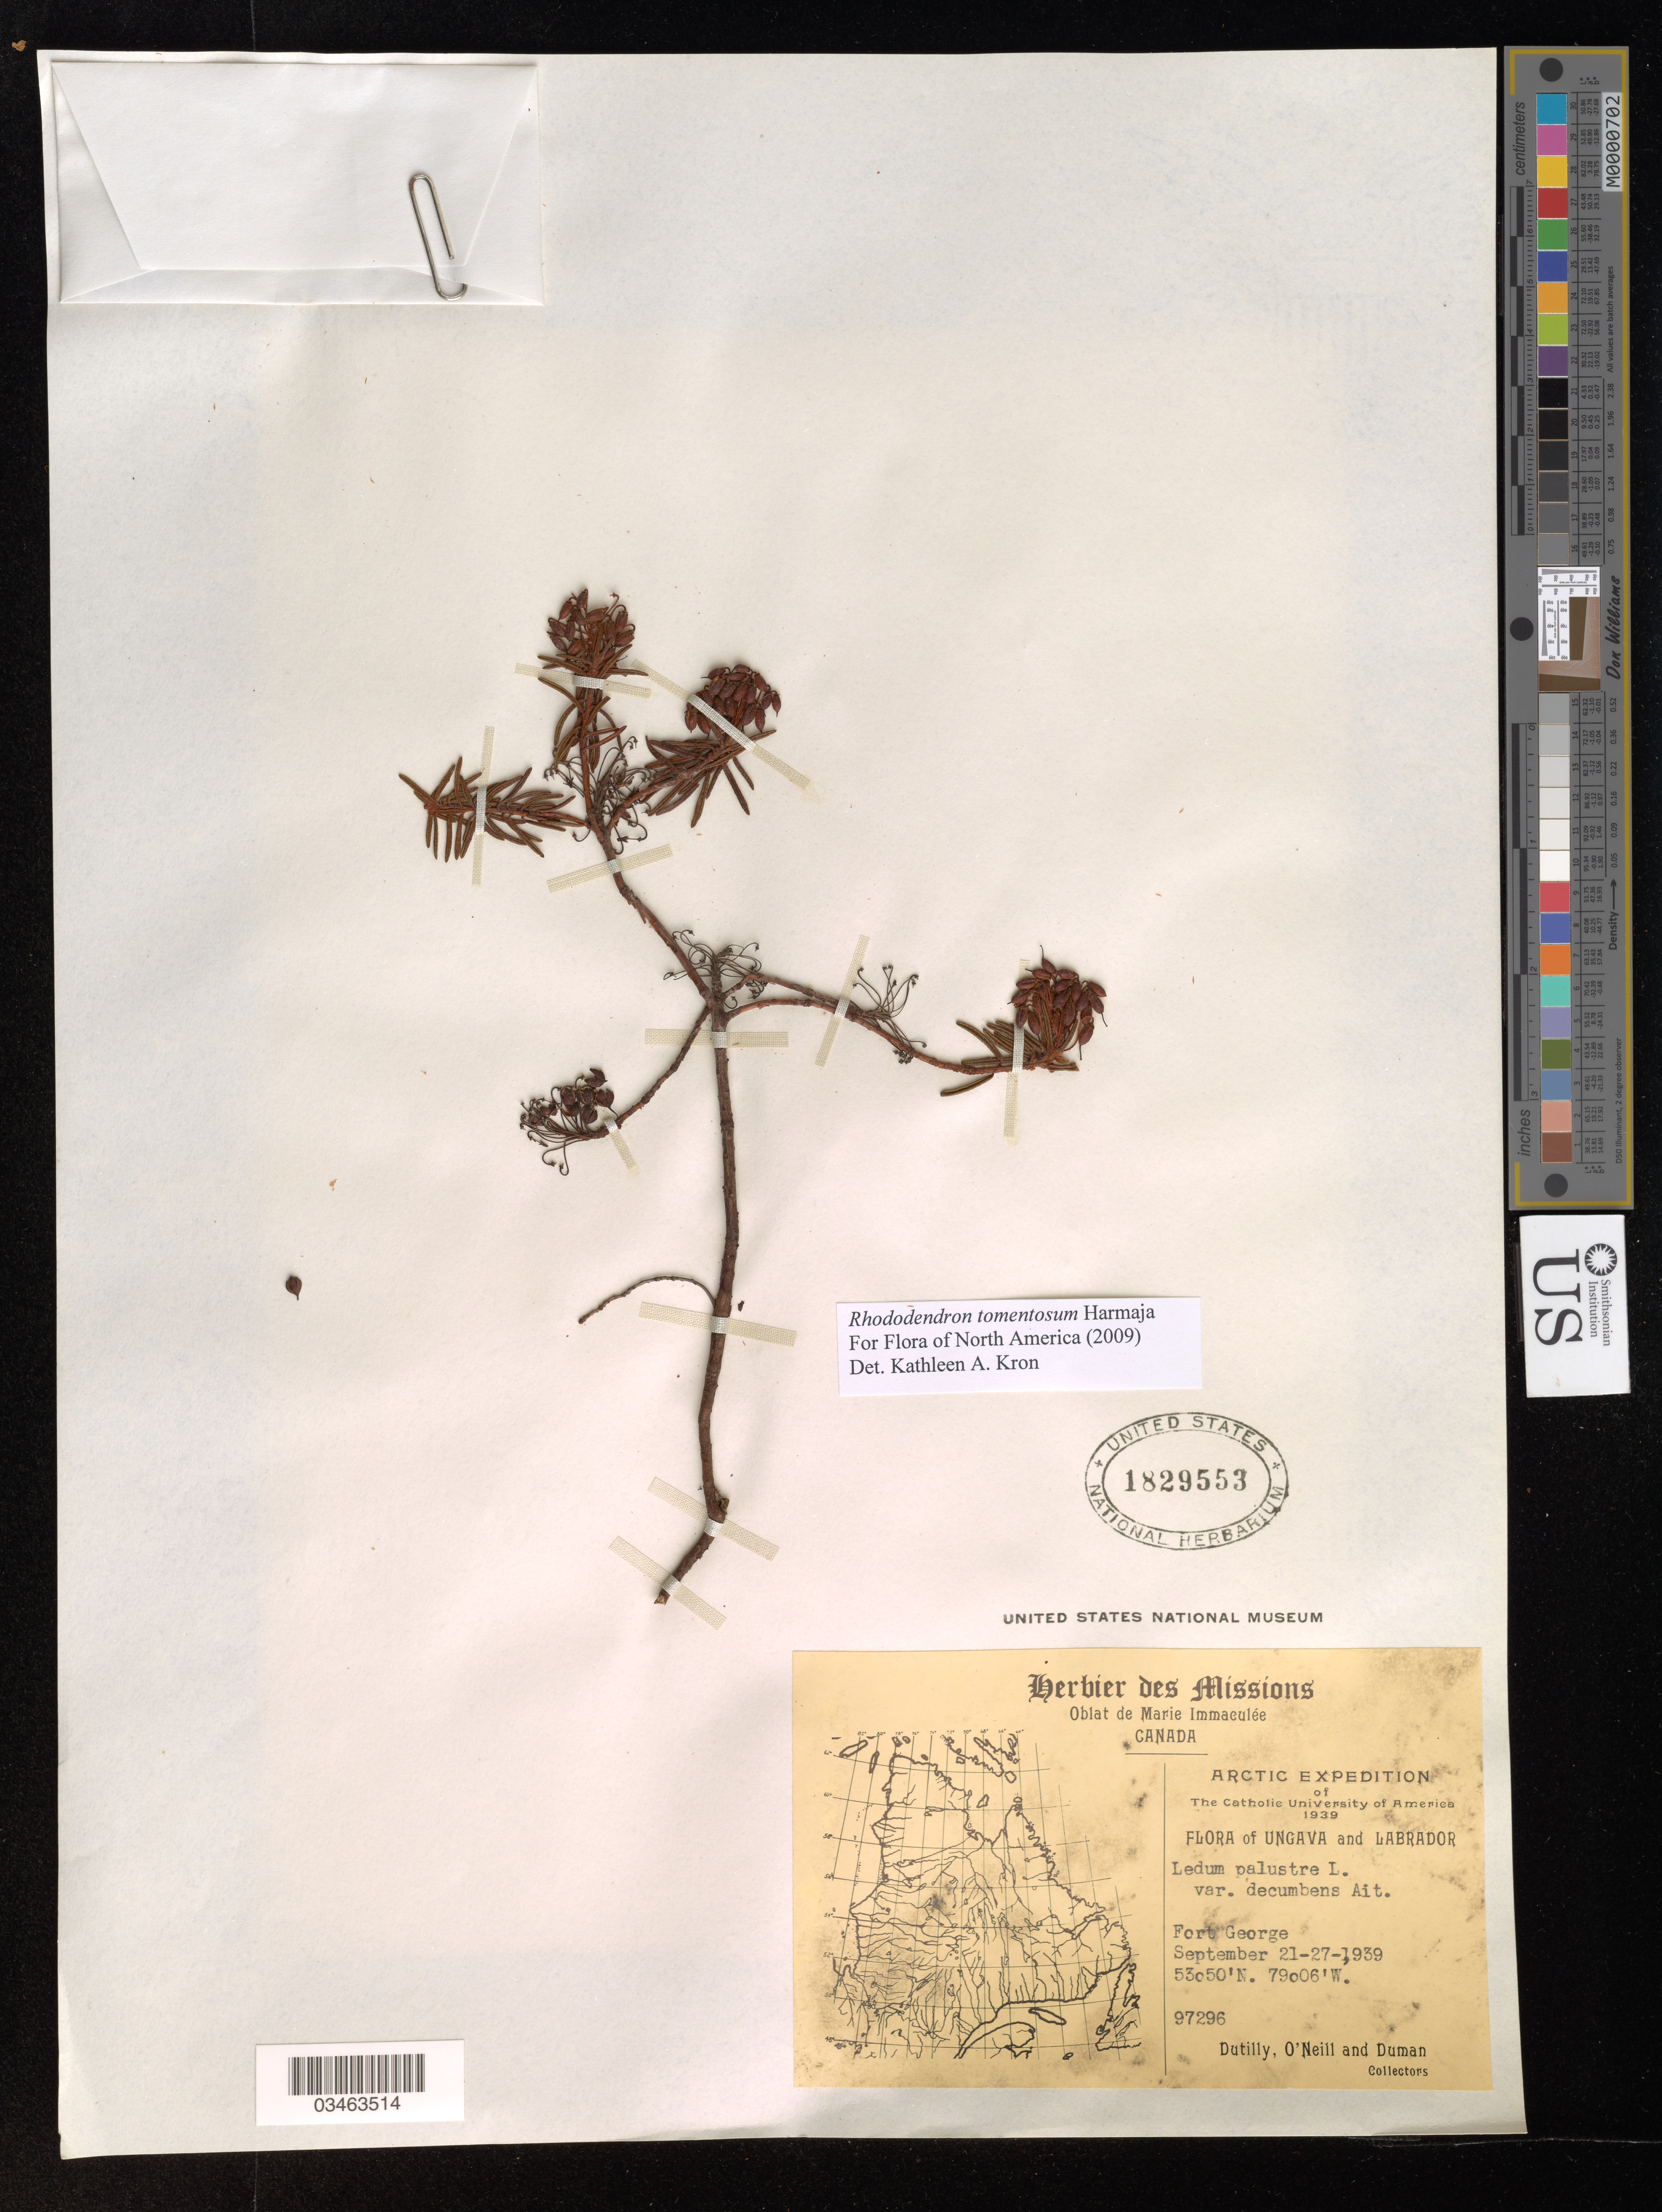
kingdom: Plantae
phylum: Tracheophyta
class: Magnoliopsida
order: Ericales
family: Ericaceae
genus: Rhododendron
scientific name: Rhododendron tomentosum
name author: Harmaja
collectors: -. Dutilly, -. O'Neill & -. Duman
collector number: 97296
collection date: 1939-09-21/1939-09-27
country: Canada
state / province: Newfoundland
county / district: Labrador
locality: Arctic. Ungava and Labrador. Fort George.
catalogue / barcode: US 1829553